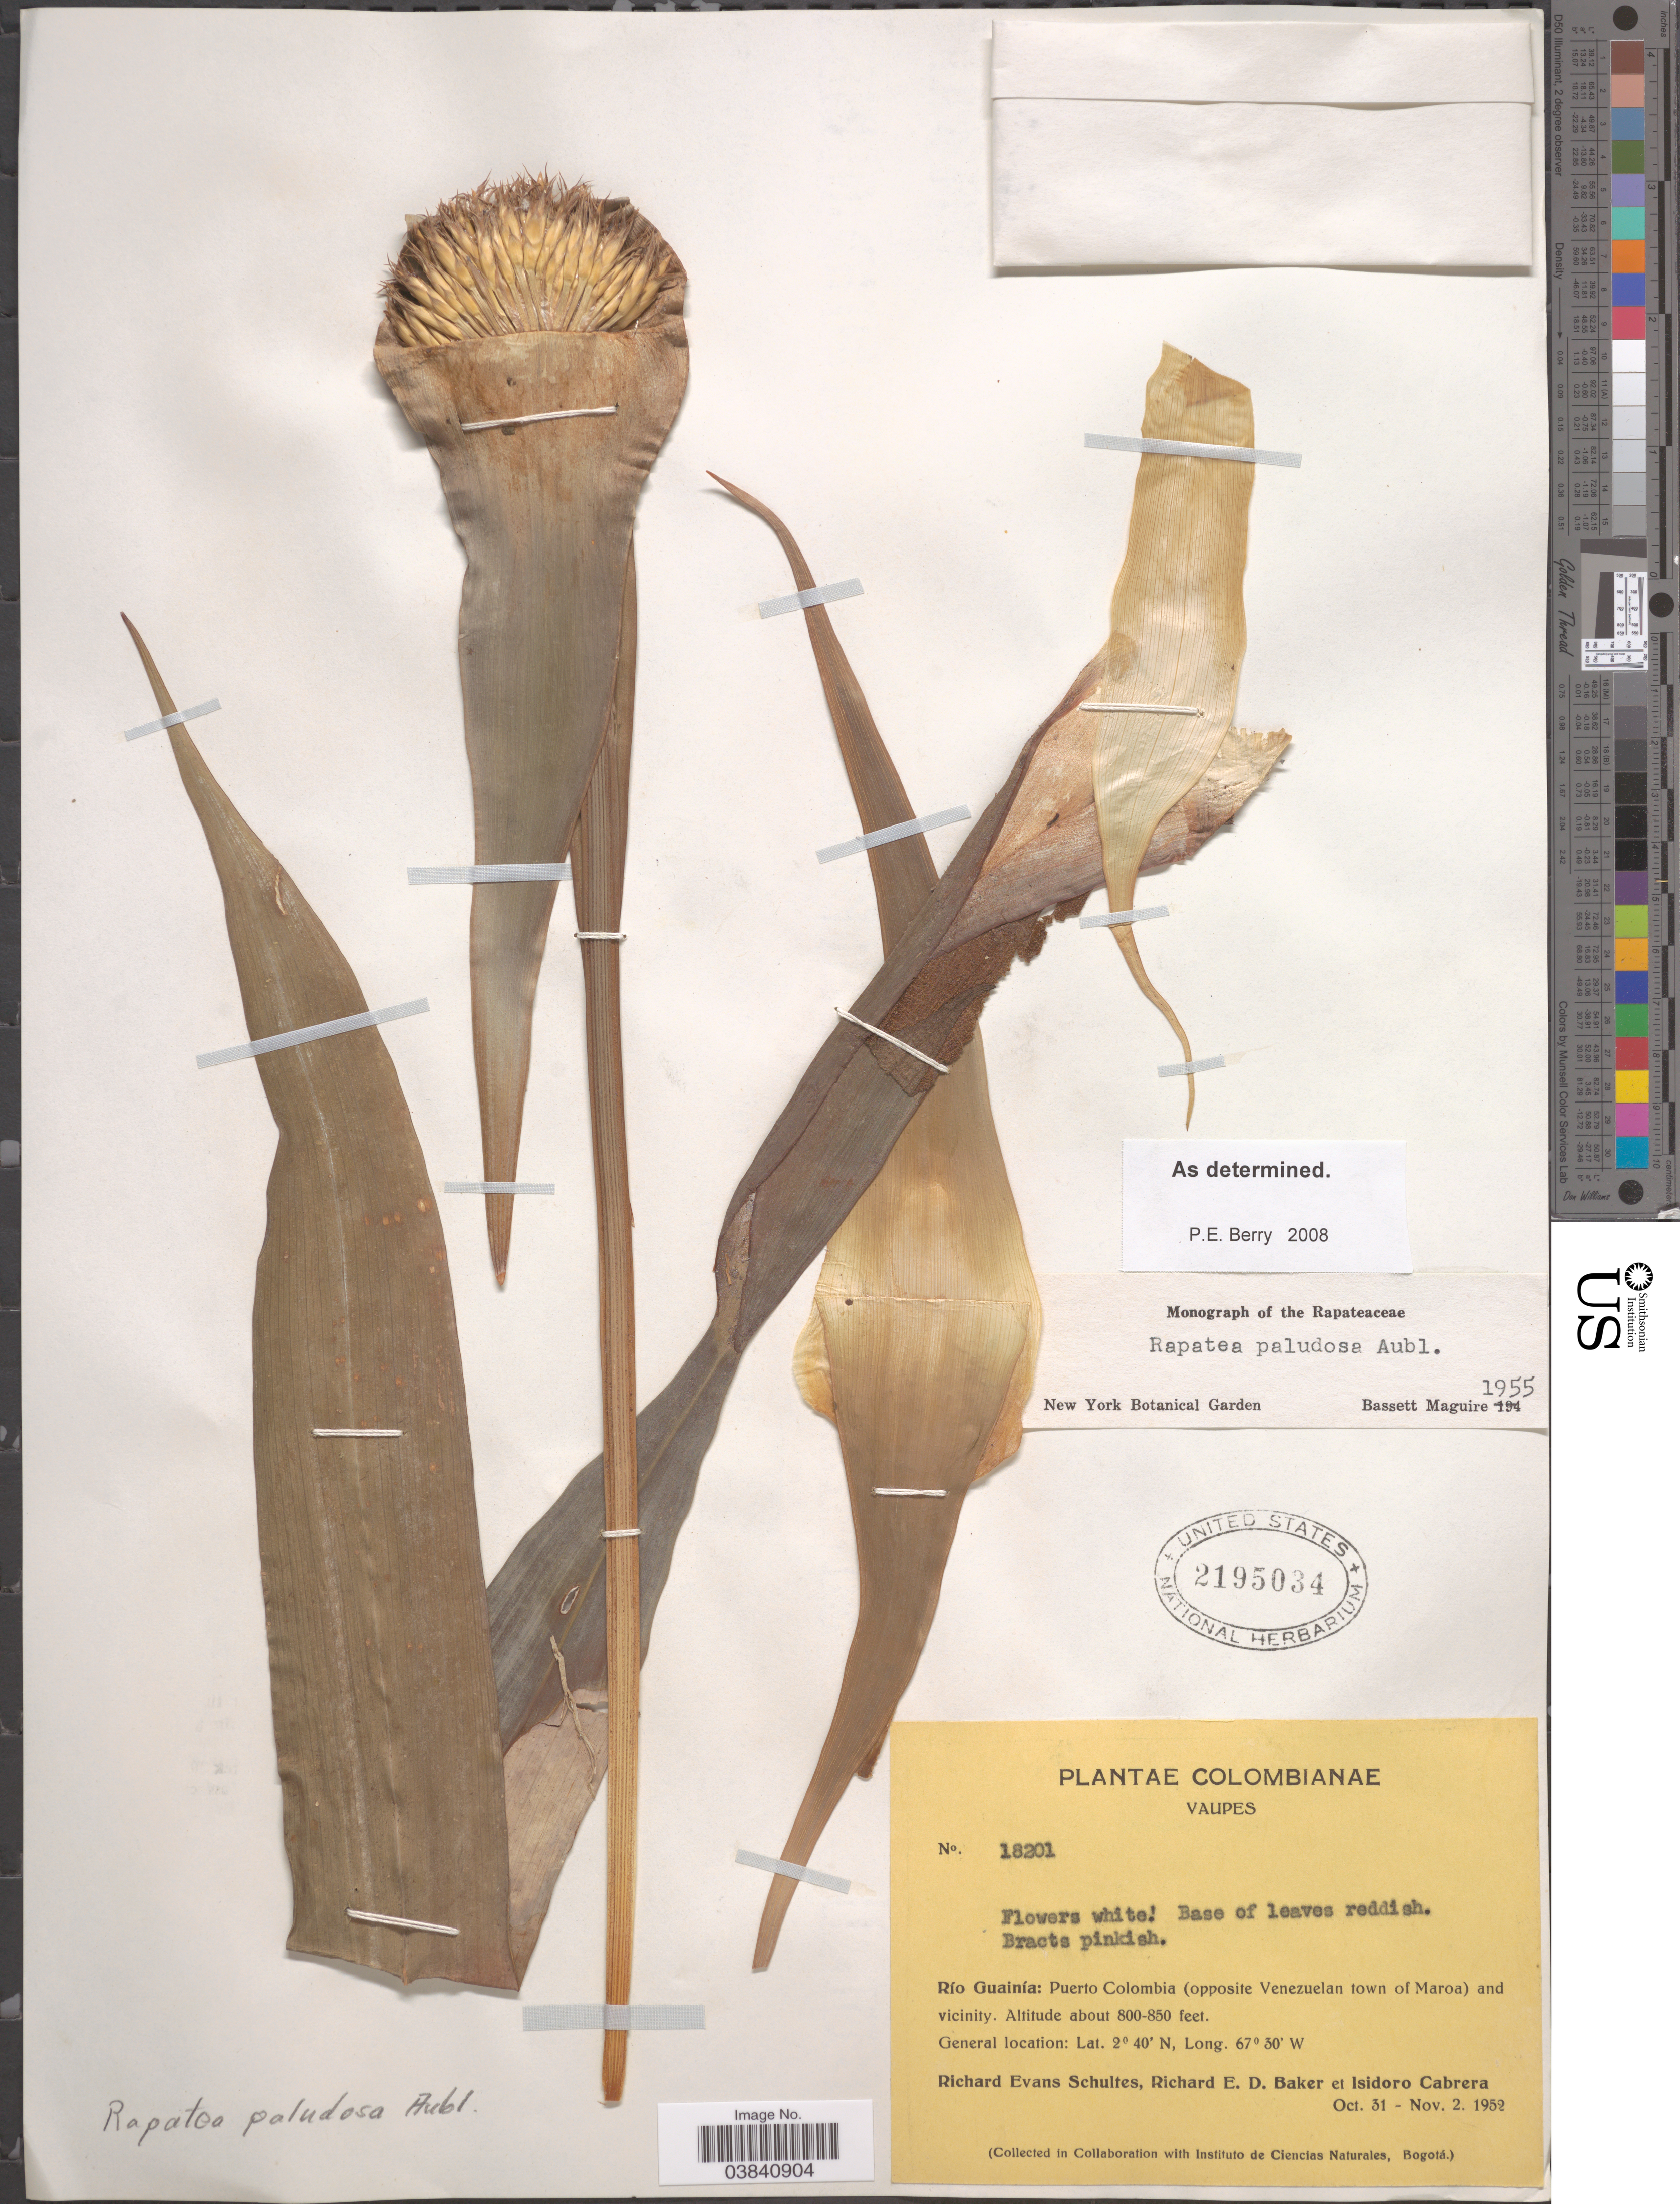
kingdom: Plantae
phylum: Tracheophyta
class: Liliopsida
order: Poales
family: Rapateaceae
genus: Rapatea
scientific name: Rapatea paludosa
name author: Aubl.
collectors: R. E. Schultes, R. E. D. Baker & I. Cabrera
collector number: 18201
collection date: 1952-10-31/1952-11-02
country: Colombia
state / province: Vaupés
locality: Río Guainía: Puerto Colombia (opposite Venezuelan town of Maroa) and vicinity.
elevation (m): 244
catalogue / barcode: US 2195034